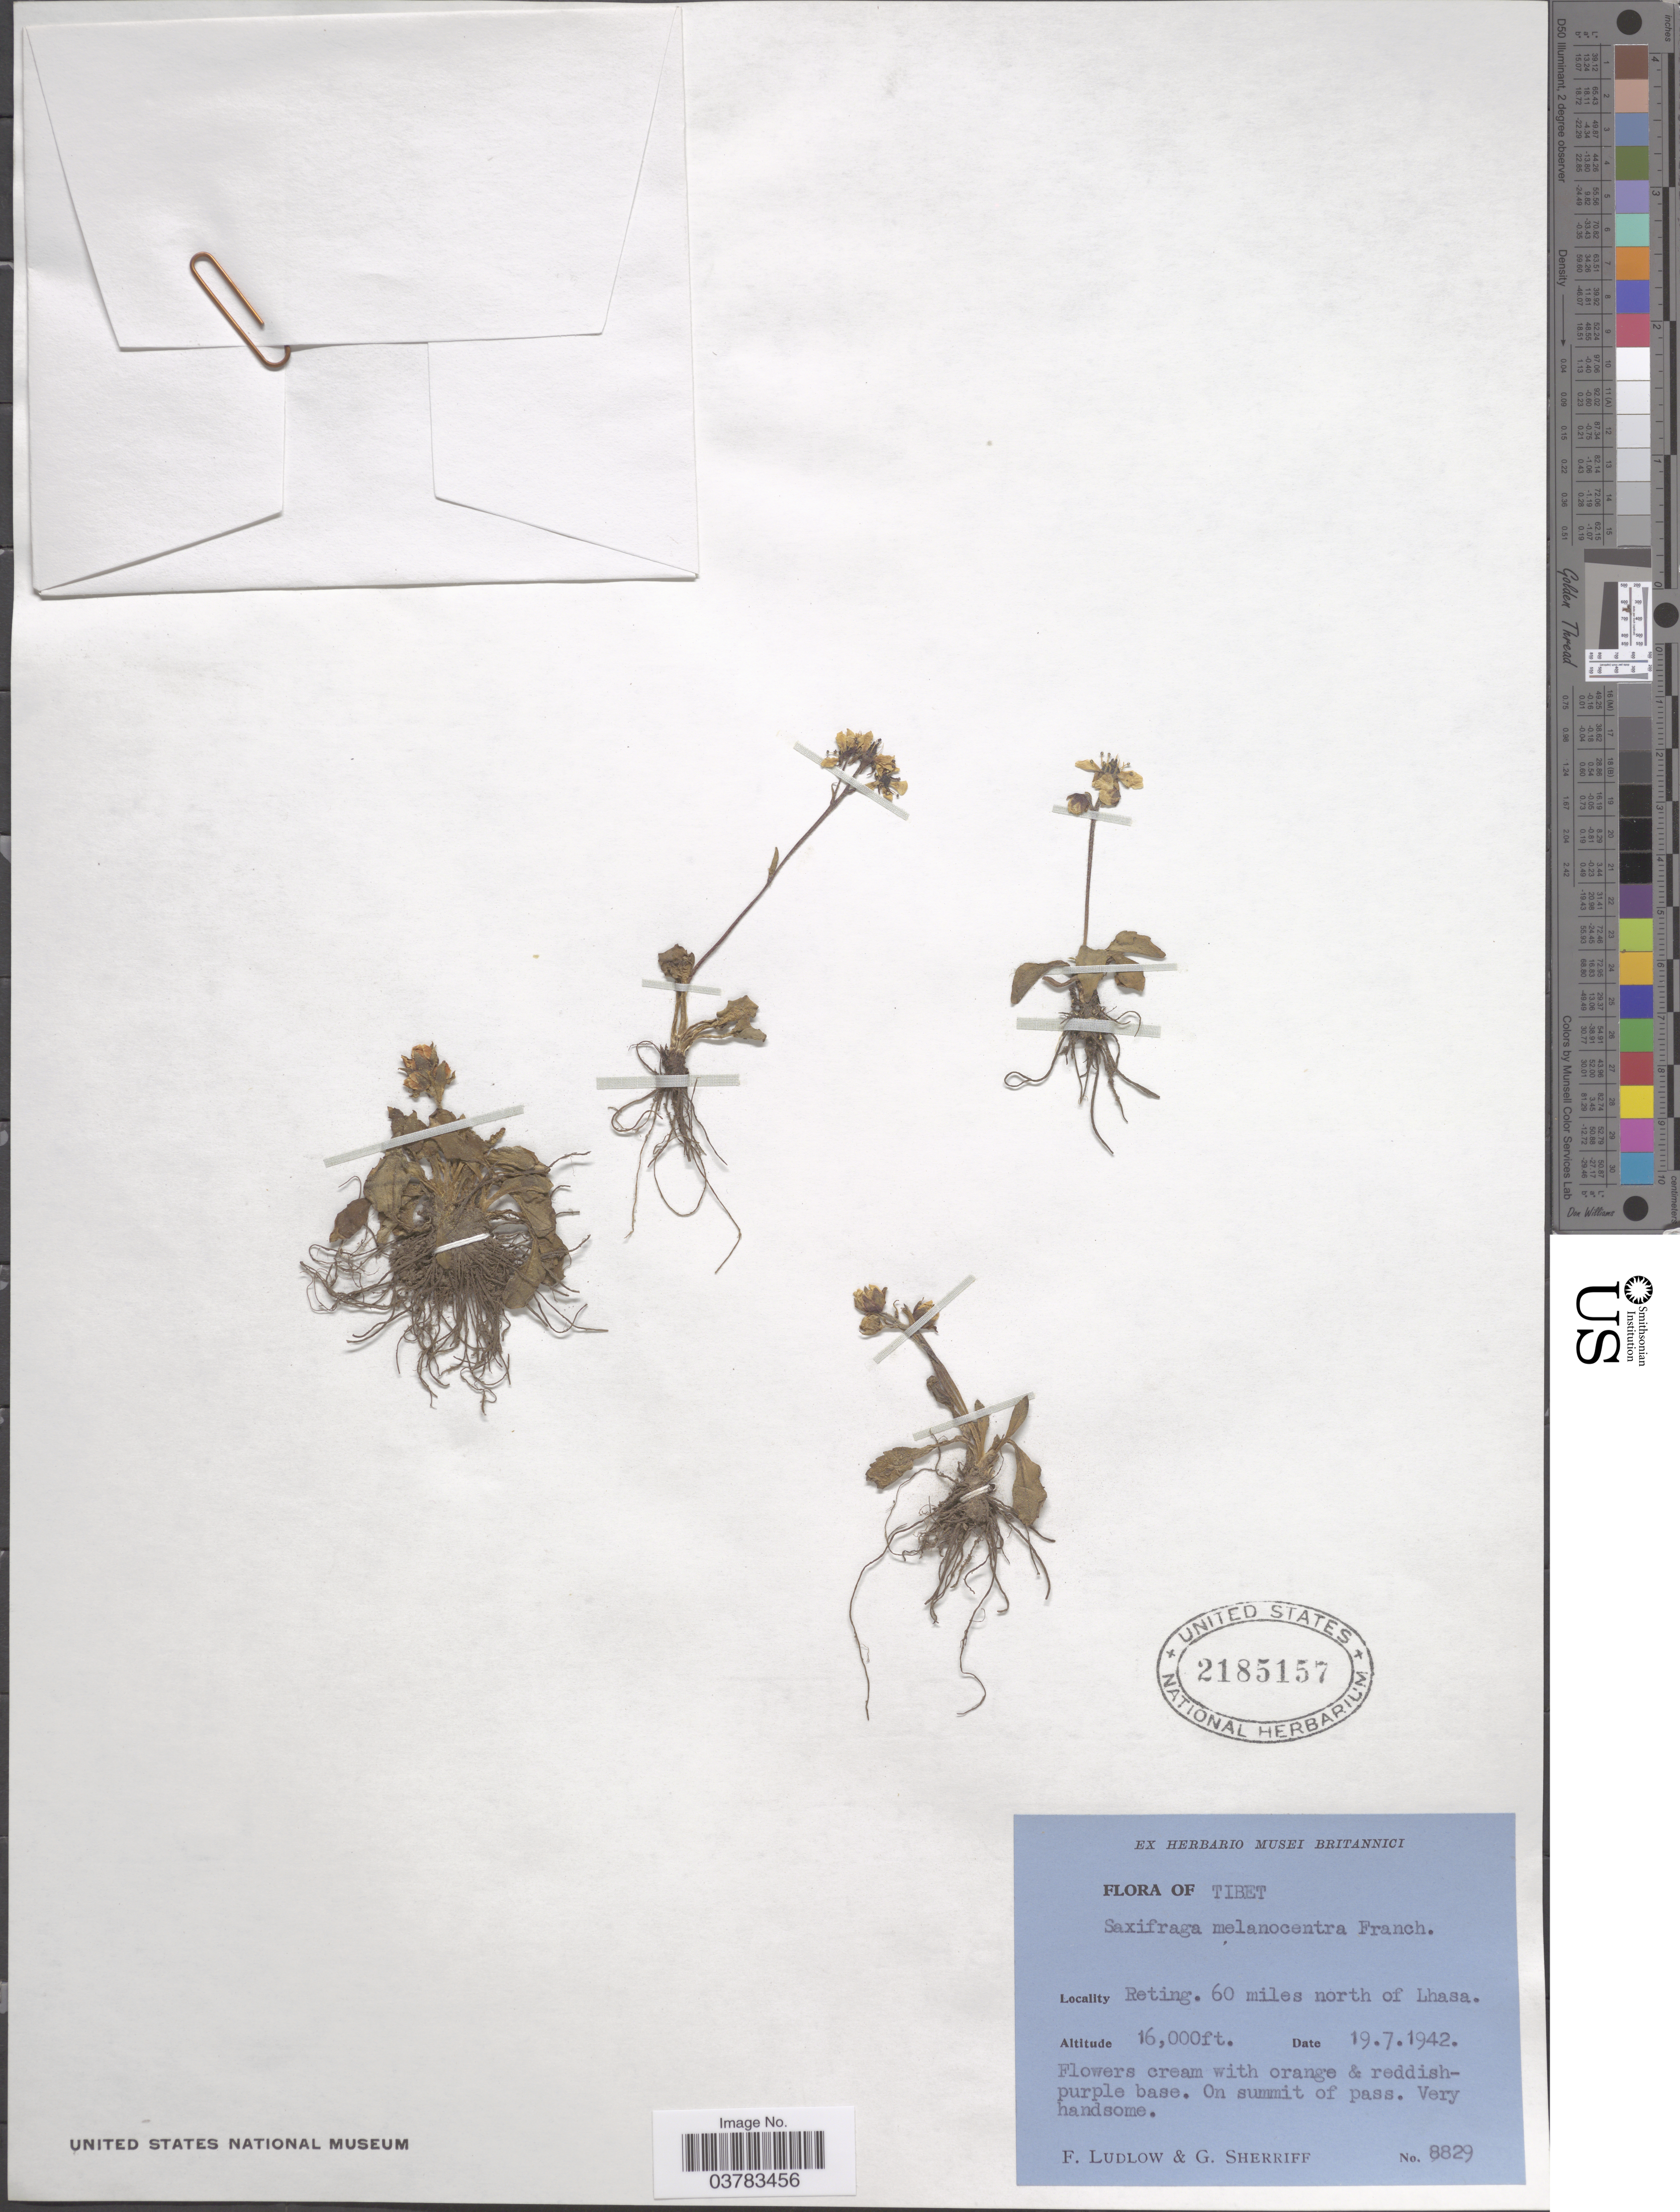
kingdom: Plantae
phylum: Tracheophyta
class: Magnoliopsida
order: Saxifragales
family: Saxifragaceae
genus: Micranthes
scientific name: Micranthes melanocentra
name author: (Franch.) Losinsk.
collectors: F. Ludlow & G. Sherriff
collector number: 8829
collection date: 1942-07-19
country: China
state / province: Xizang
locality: Tibet. Reting. 60 miles north of Lhasa.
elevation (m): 4877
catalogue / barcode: US 2185157